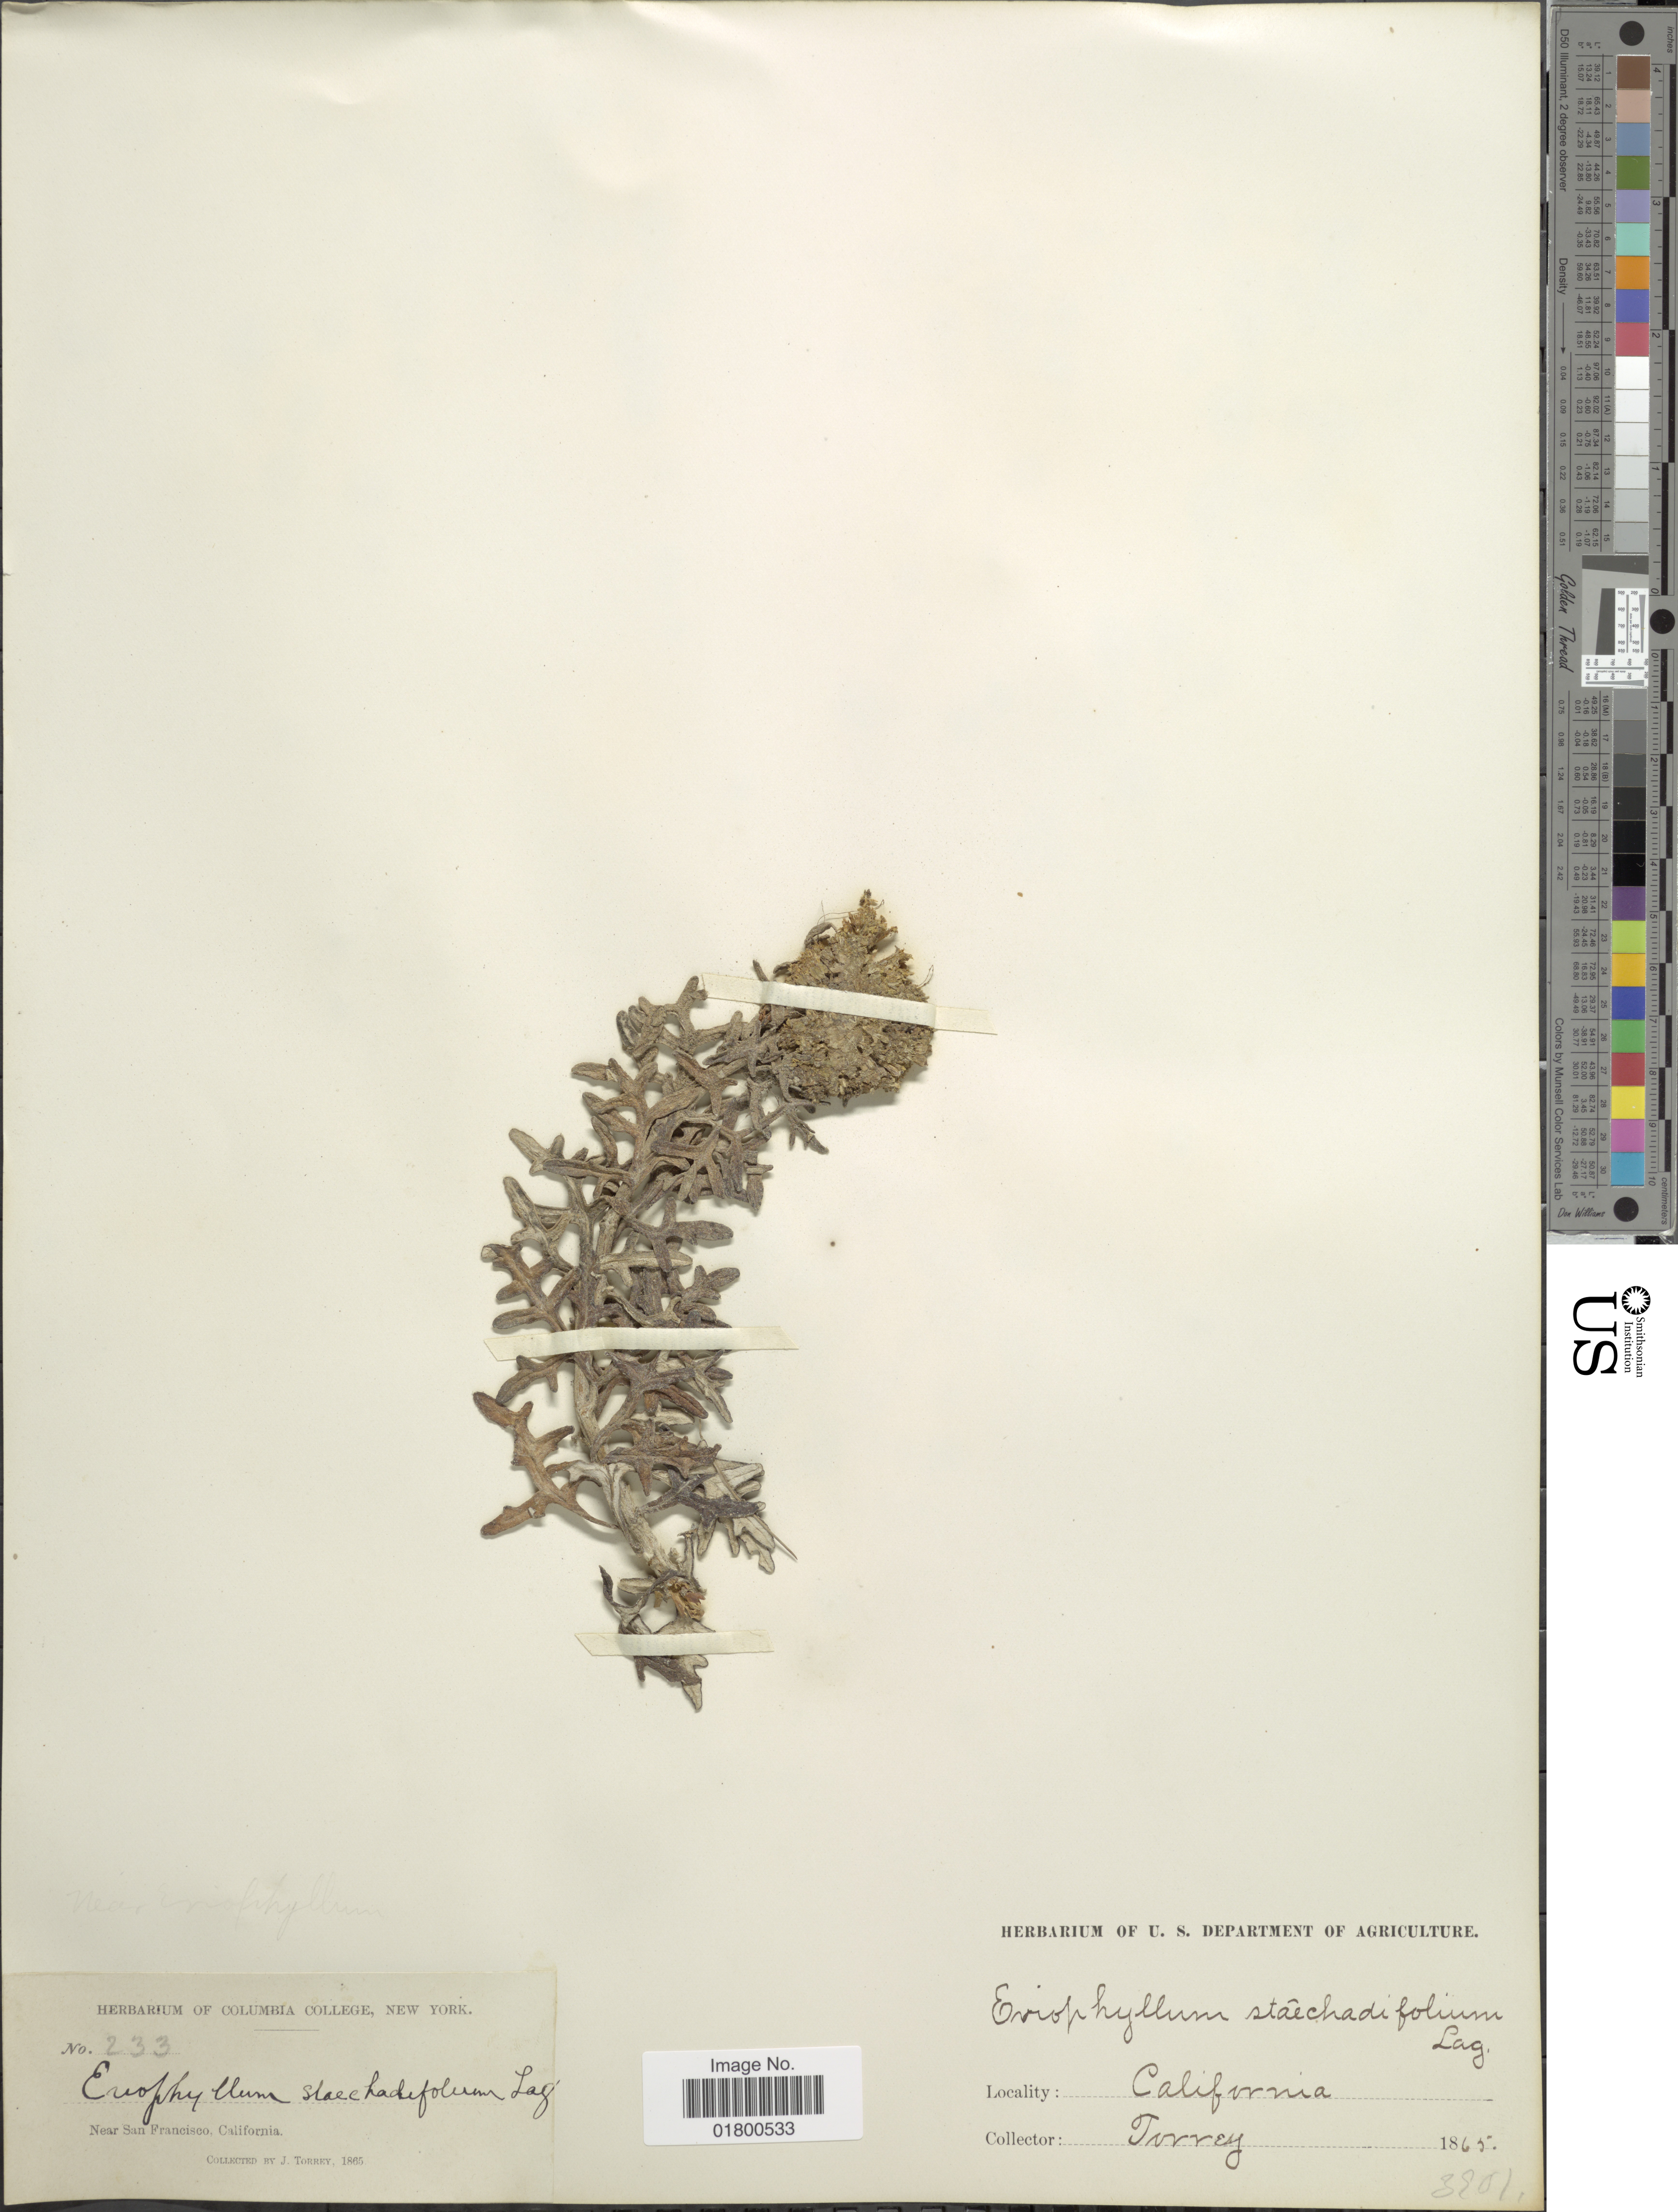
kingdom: Plantae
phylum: Tracheophyta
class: Magnoliopsida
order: Asterales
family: Asteraceae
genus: Eriophyllum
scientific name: Eriophyllum staechadifolium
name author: Lag.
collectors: J. Torrey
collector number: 233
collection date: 1865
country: United States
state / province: California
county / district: San Francisco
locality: Near San Francisco